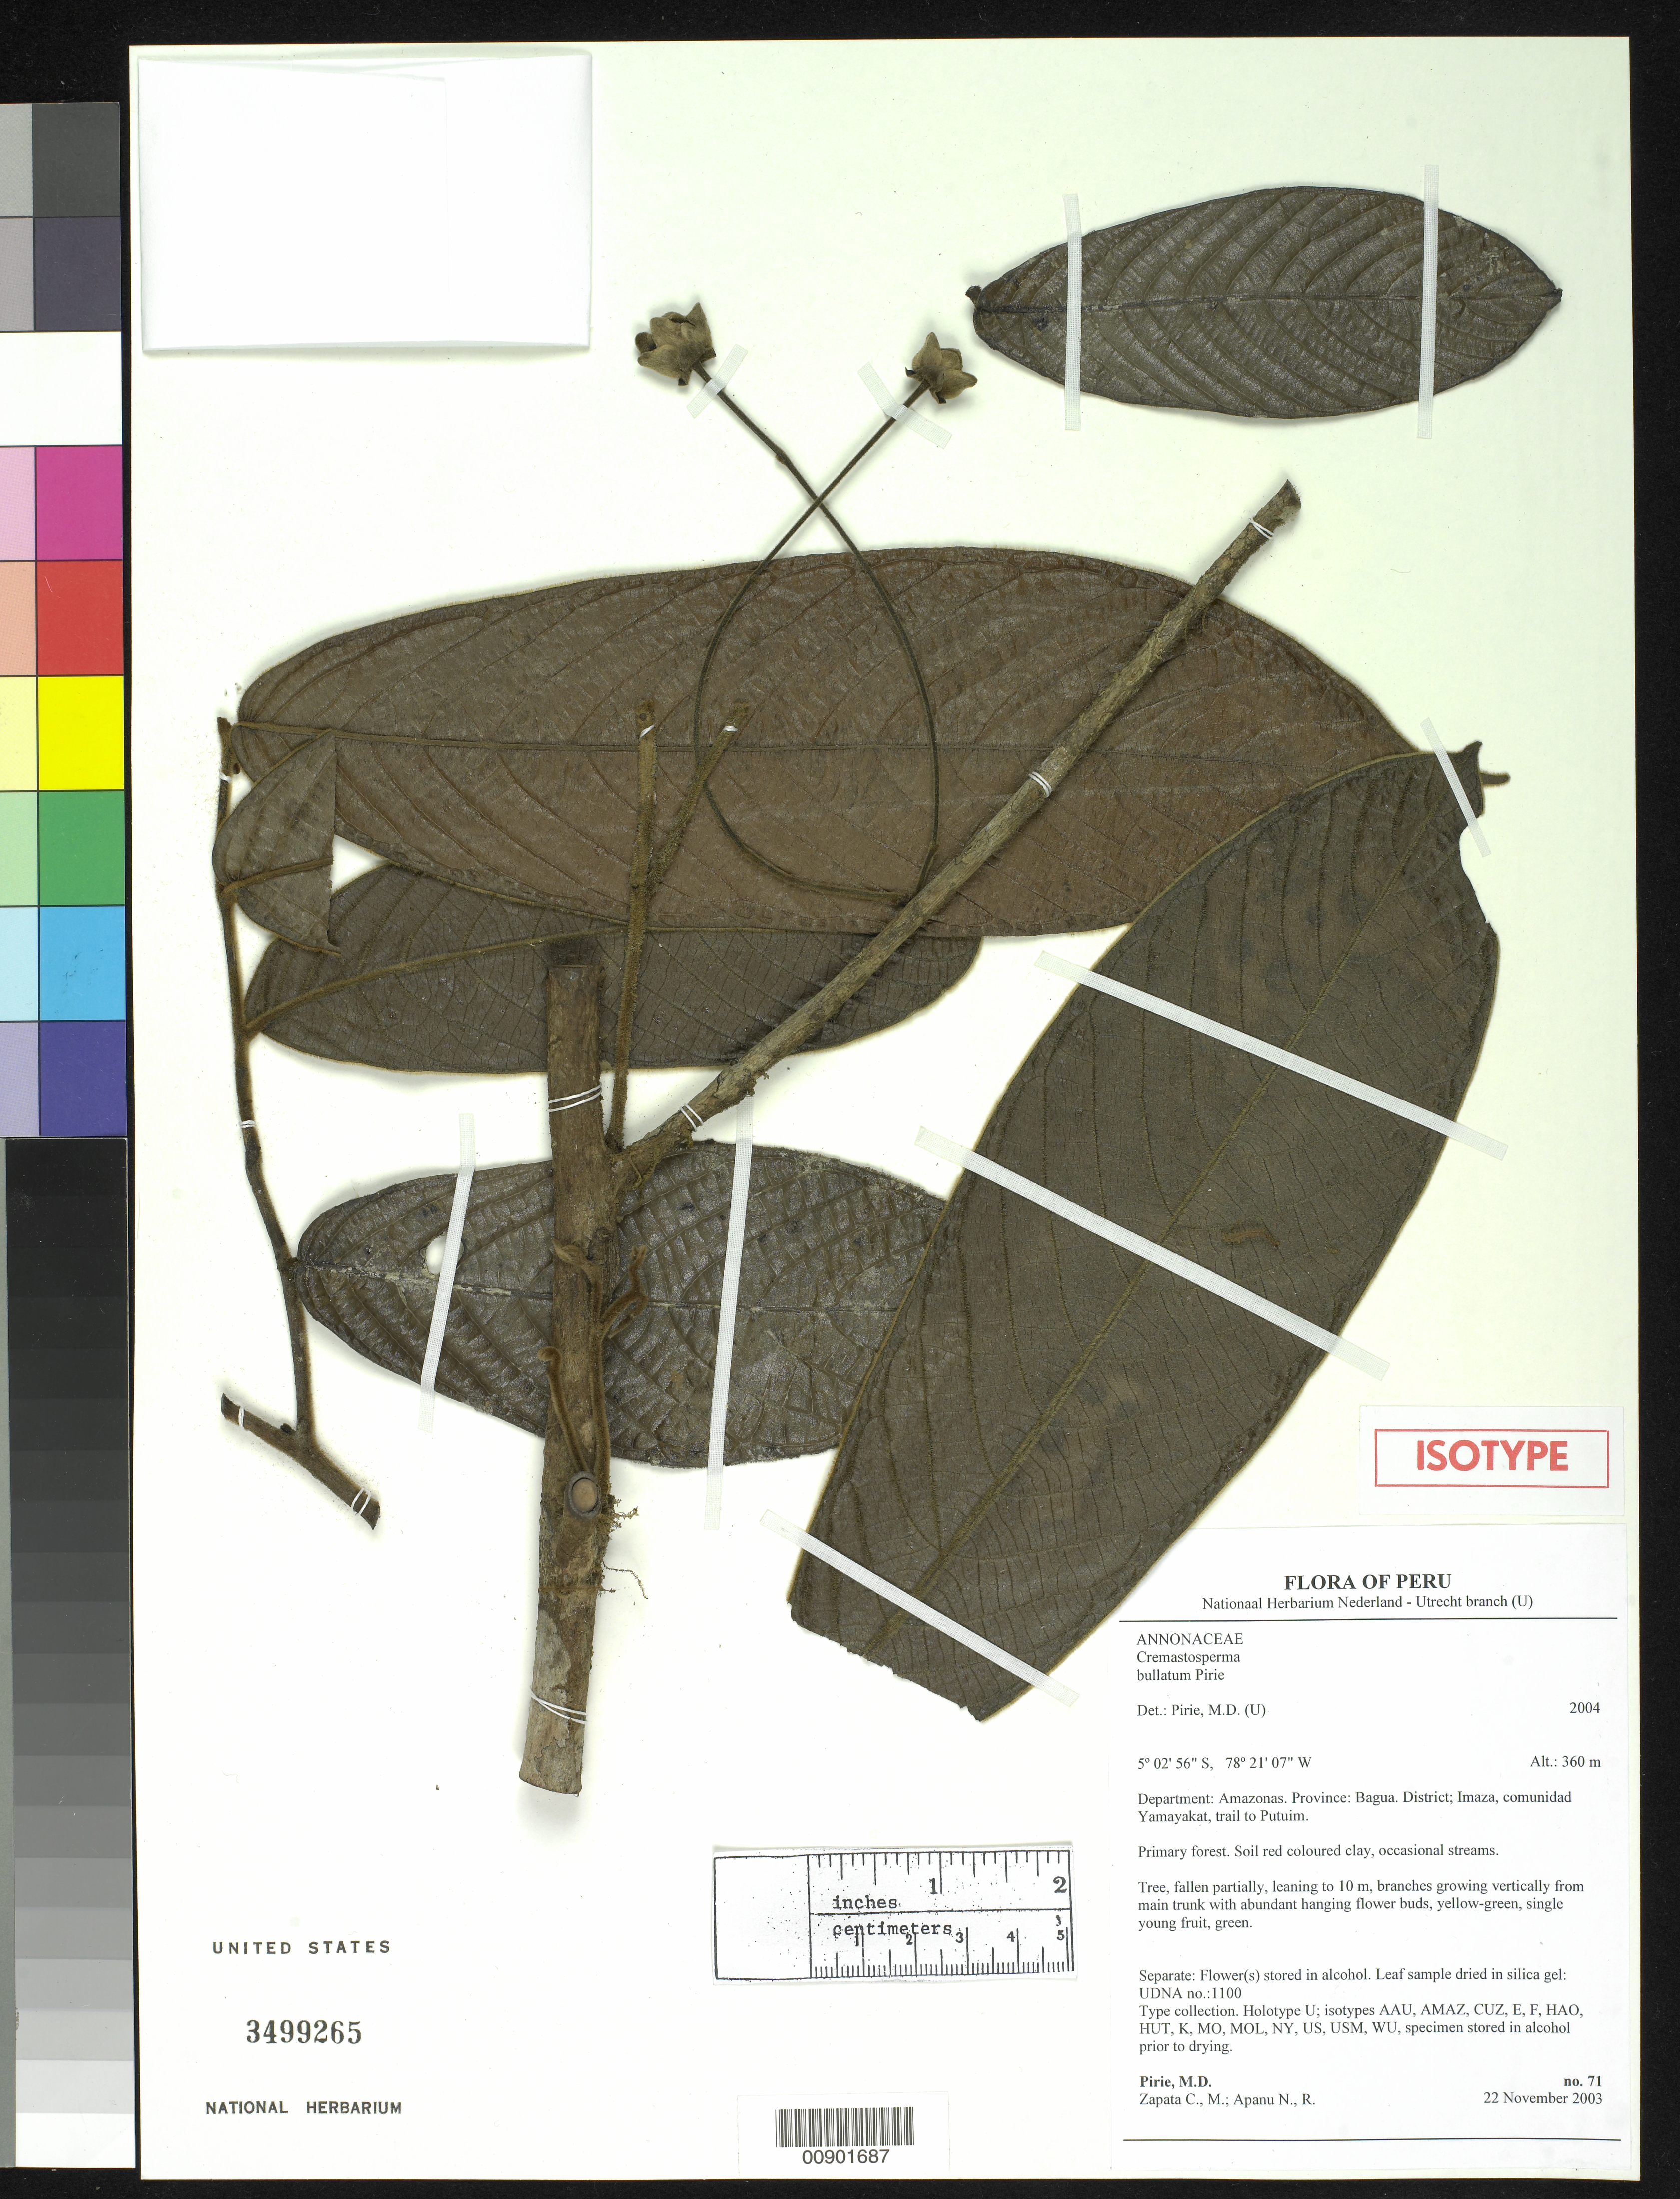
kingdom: Plantae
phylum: Tracheophyta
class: Magnoliopsida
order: Magnoliales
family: Annonaceae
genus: Cremastosperma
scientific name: Cremastosperma bullatum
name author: Pirie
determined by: Pirie, M. D., (U)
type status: Isotype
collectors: M. Pirie, M. Zapata & R. Apanu N.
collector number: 71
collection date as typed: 22 Nov 2003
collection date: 2003-11-22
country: Peru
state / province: Amazonas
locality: Department: Amazonas. Province: Bagua. District; Imaza, comunidad Yamayakat, trail to Putuim.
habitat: Primary forest. Soil red coloured clay, occasional streams.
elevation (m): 360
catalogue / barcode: US 3499265